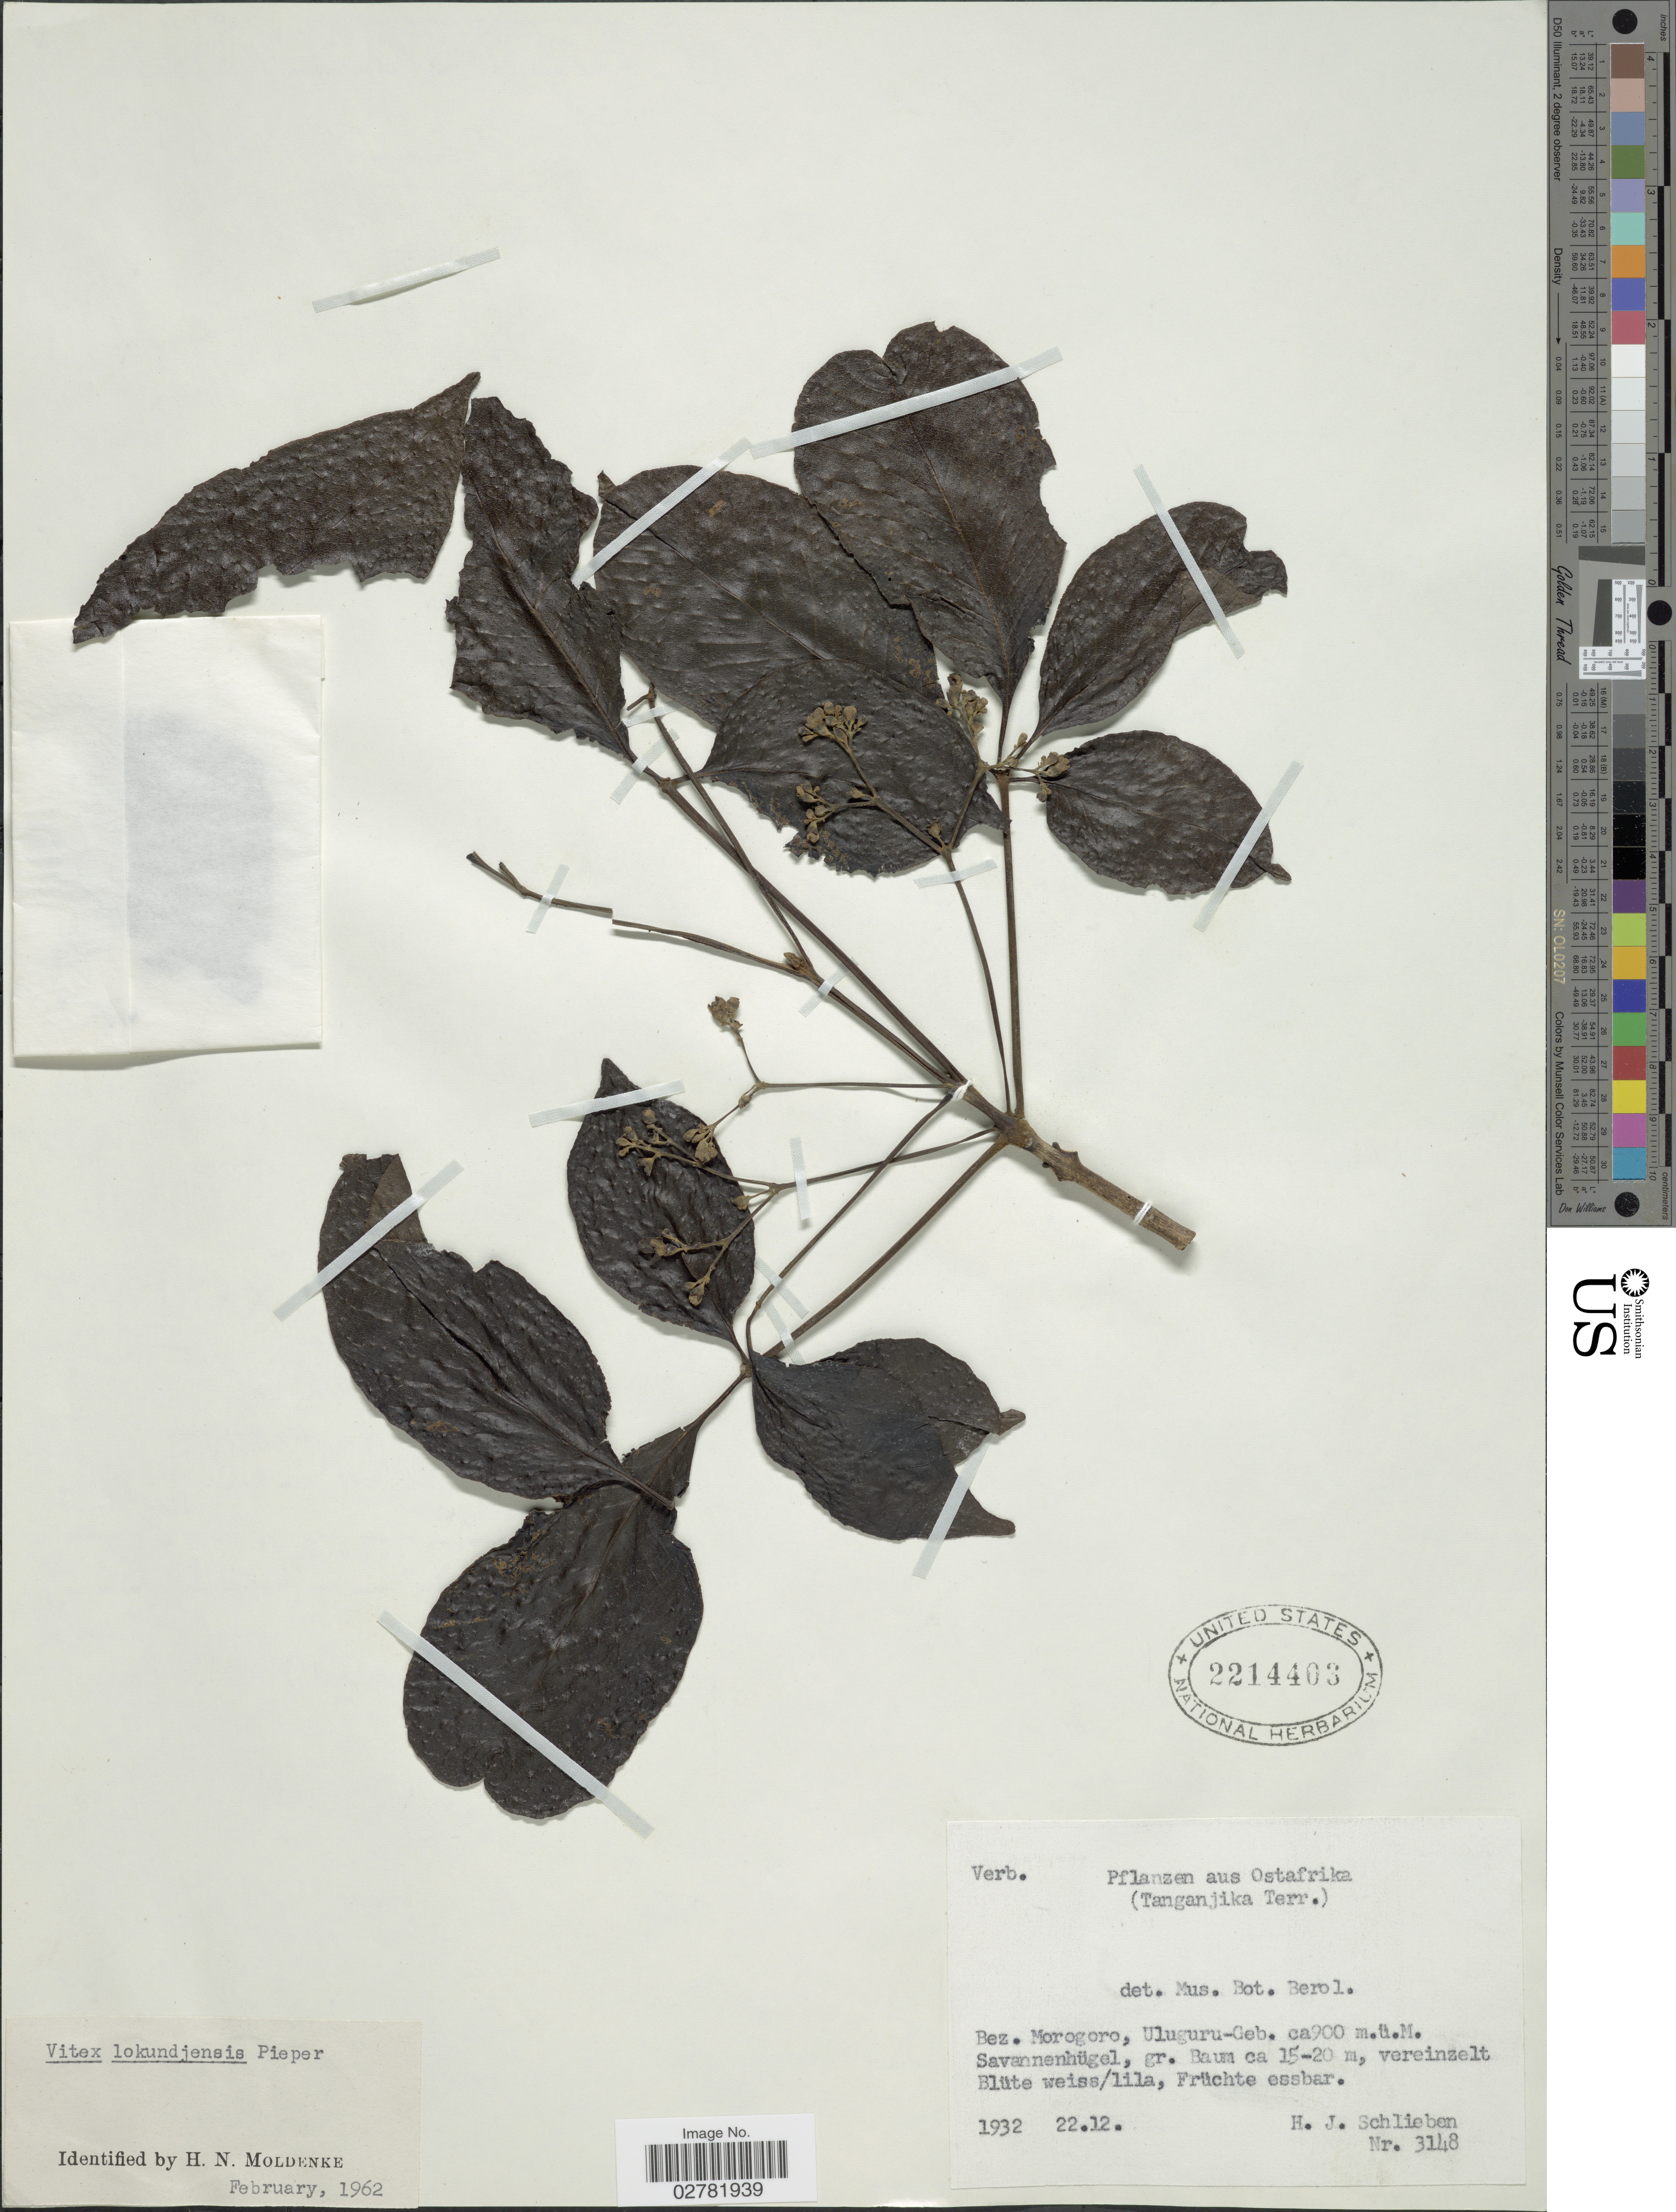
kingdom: Plantae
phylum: Tracheophyta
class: Magnoliopsida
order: Lamiales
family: Lamiaceae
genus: Vitex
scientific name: Vitex lokundjensis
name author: W. Piep.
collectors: H. J. Schlieben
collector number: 3148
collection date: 1932-12-22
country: Tanzania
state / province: Morogoro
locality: Ostafrika. (Tanganjika Terr.). Bez. Morogoro, Uluguru-Geb.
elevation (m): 900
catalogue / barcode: US 2214403